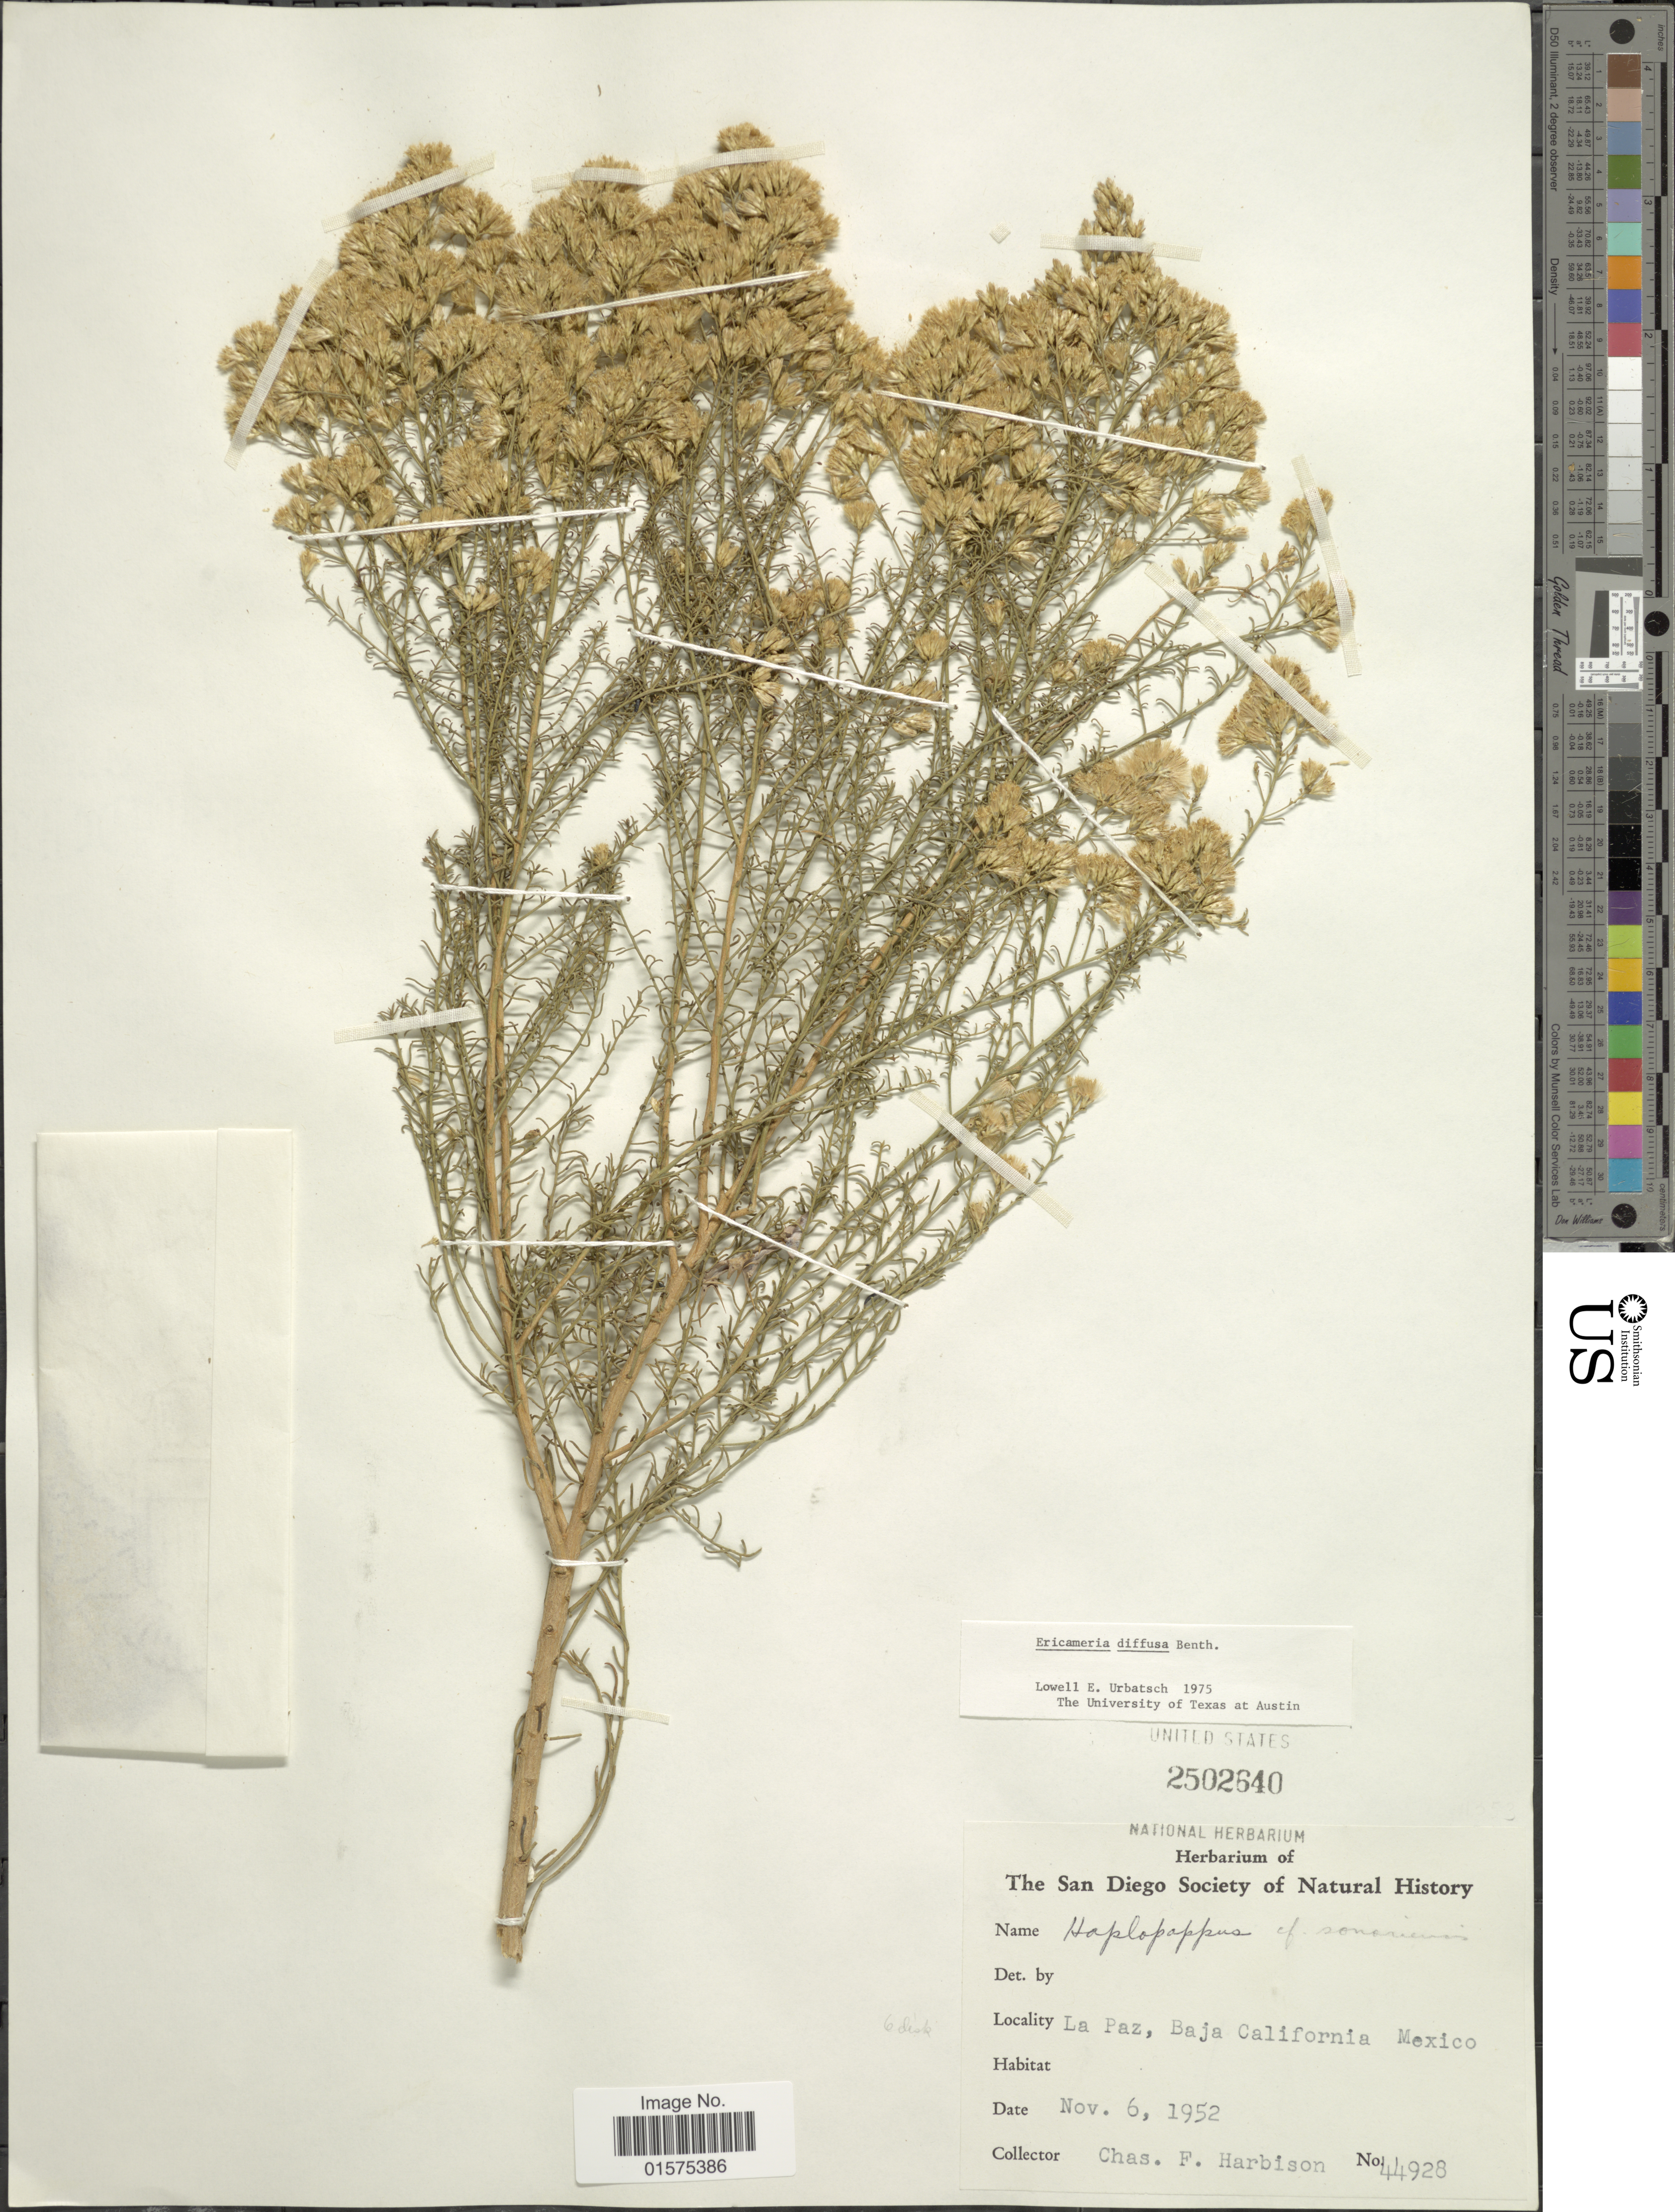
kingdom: Plantae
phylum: Tracheophyta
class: Magnoliopsida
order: Asterales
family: Asteraceae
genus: Xylothamia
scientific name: Xylothamia diffusa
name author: (Benth.) G.L. Nesom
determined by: Urbatsch, Lowell E., Curator (LSU), Louisiana State University (UNITED STATES)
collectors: C. F. Harbison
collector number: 44928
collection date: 1952-11-06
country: Mexico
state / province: Baja California Sur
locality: La Paz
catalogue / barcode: US 2502640